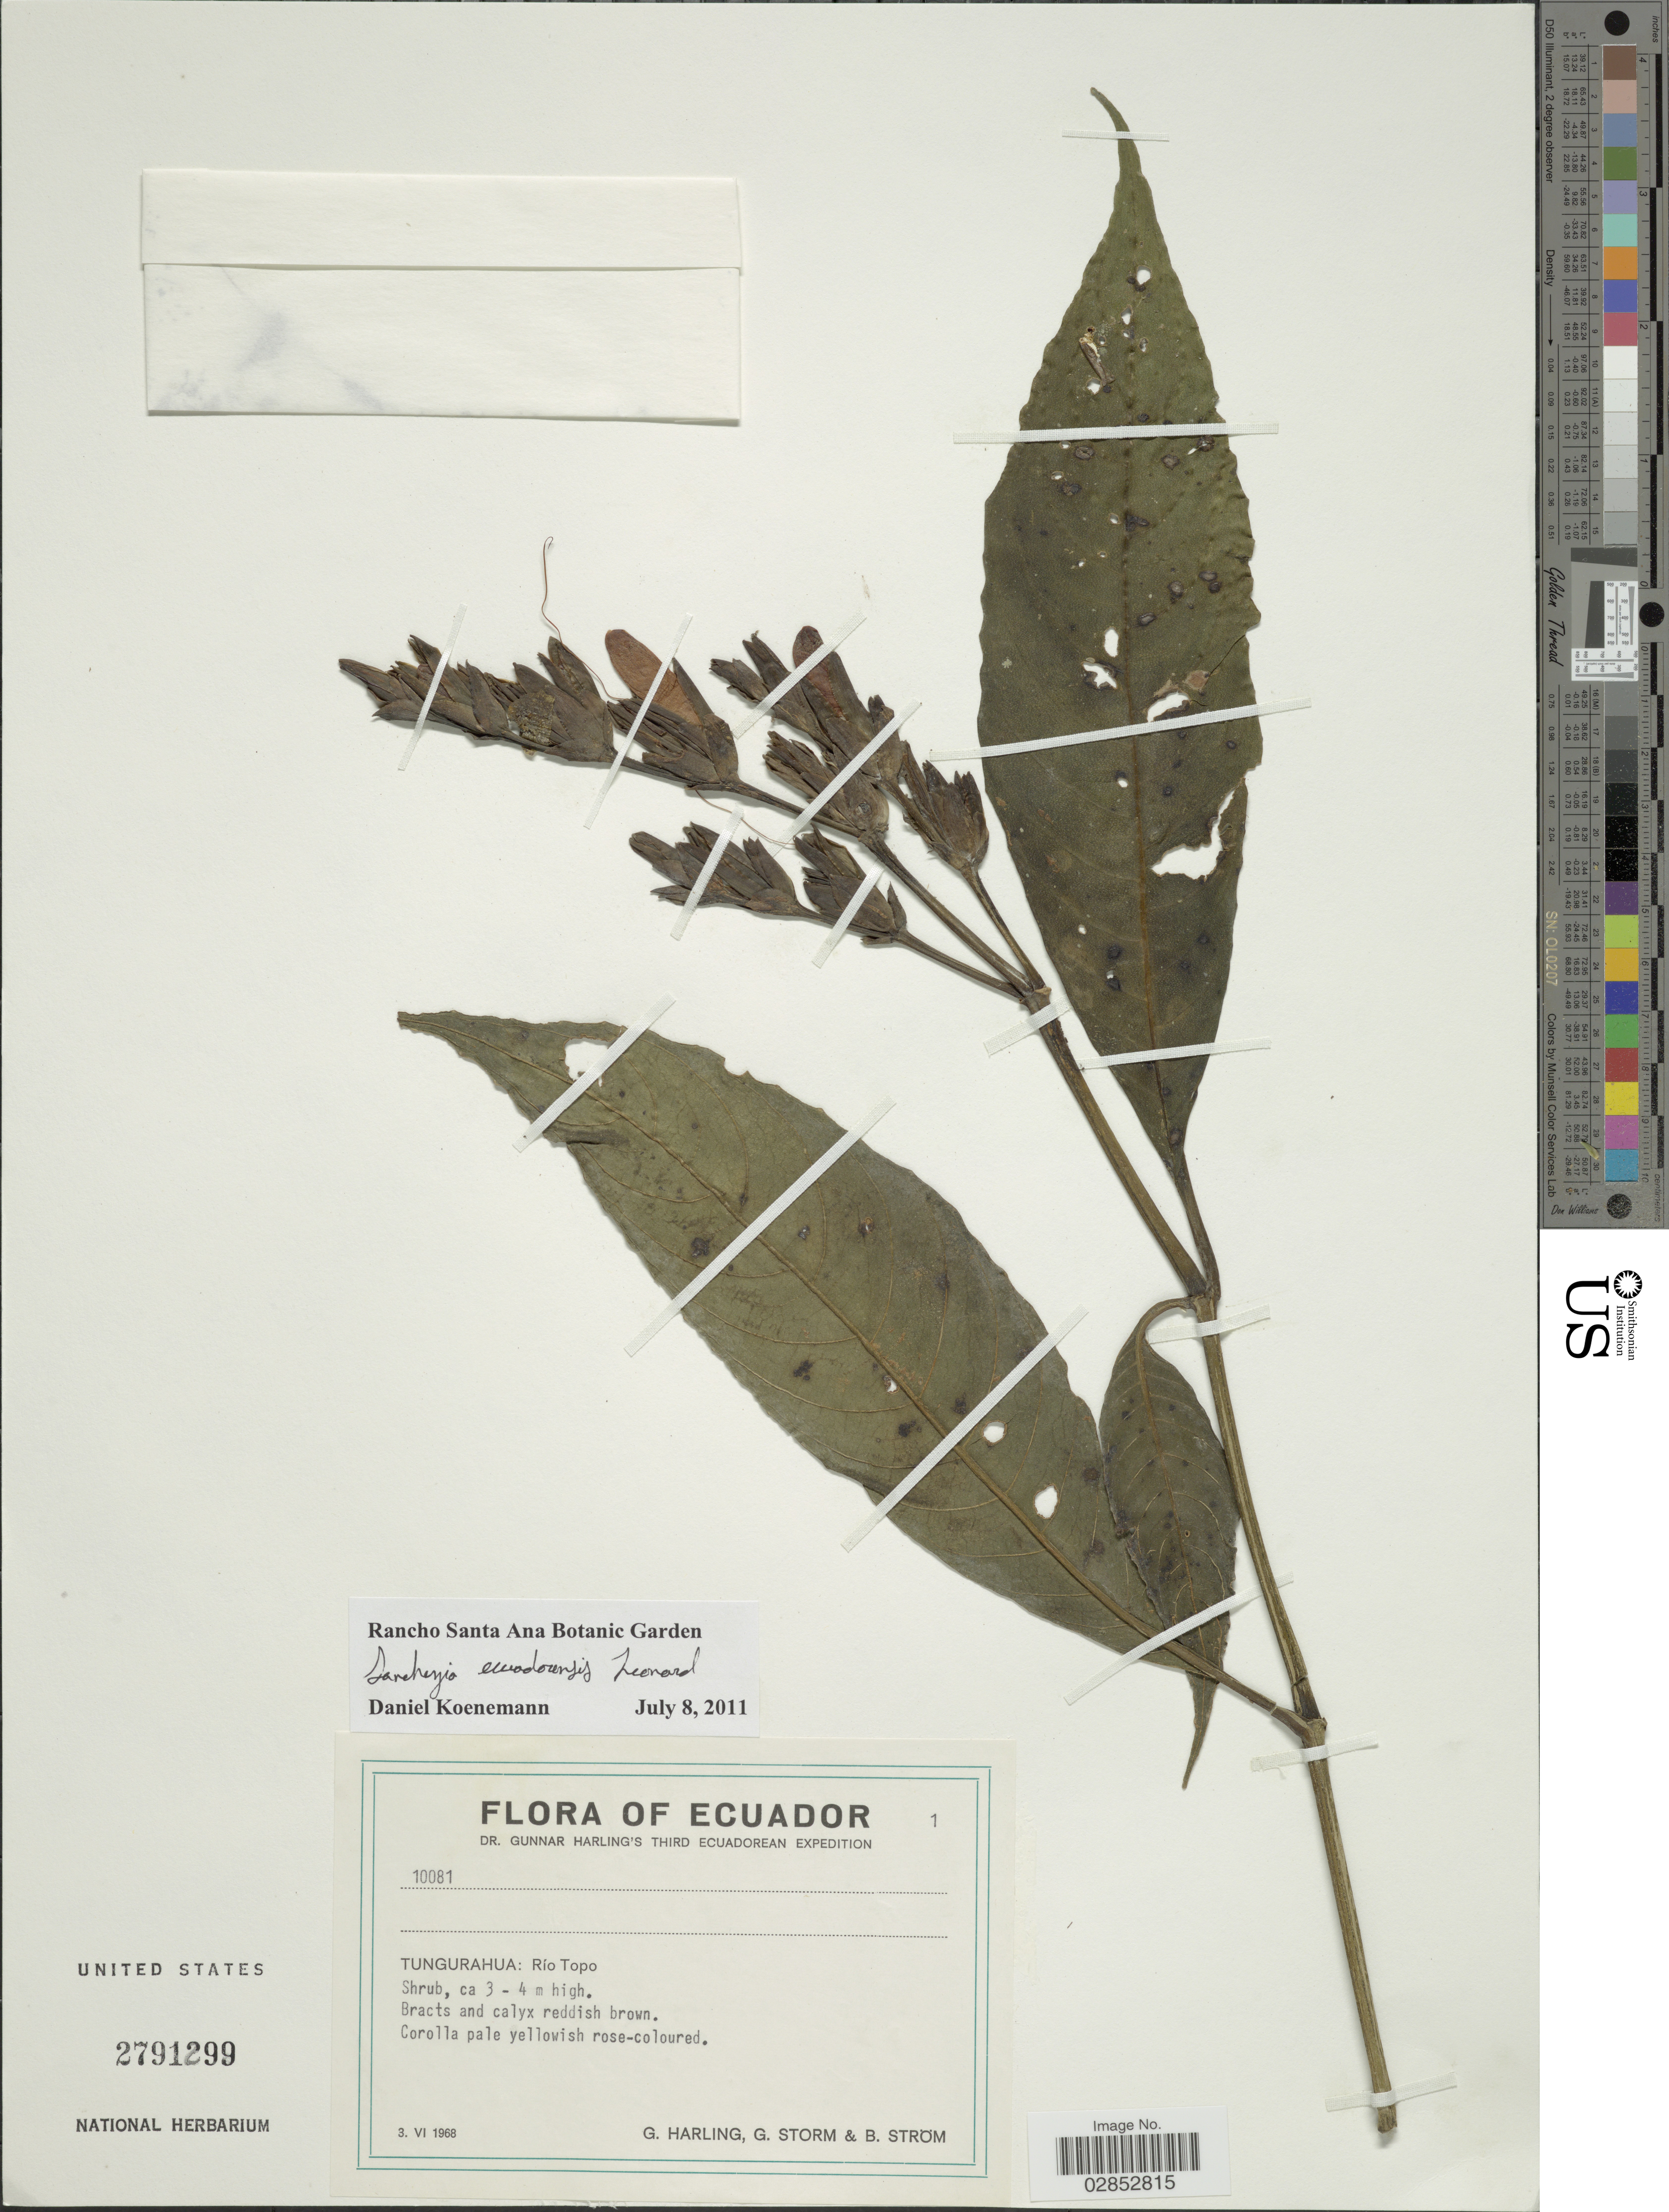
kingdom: Plantae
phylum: Tracheophyta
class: Magnoliopsida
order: Lamiales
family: Acanthaceae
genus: Sanchezia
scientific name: Sanchezia ecuadorensis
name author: Leonard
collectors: G. Harling, G. Storm & B. Ström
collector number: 10081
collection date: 1968-06-03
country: Ecuador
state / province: Tungurahua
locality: Río Topo.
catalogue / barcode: US 2791299